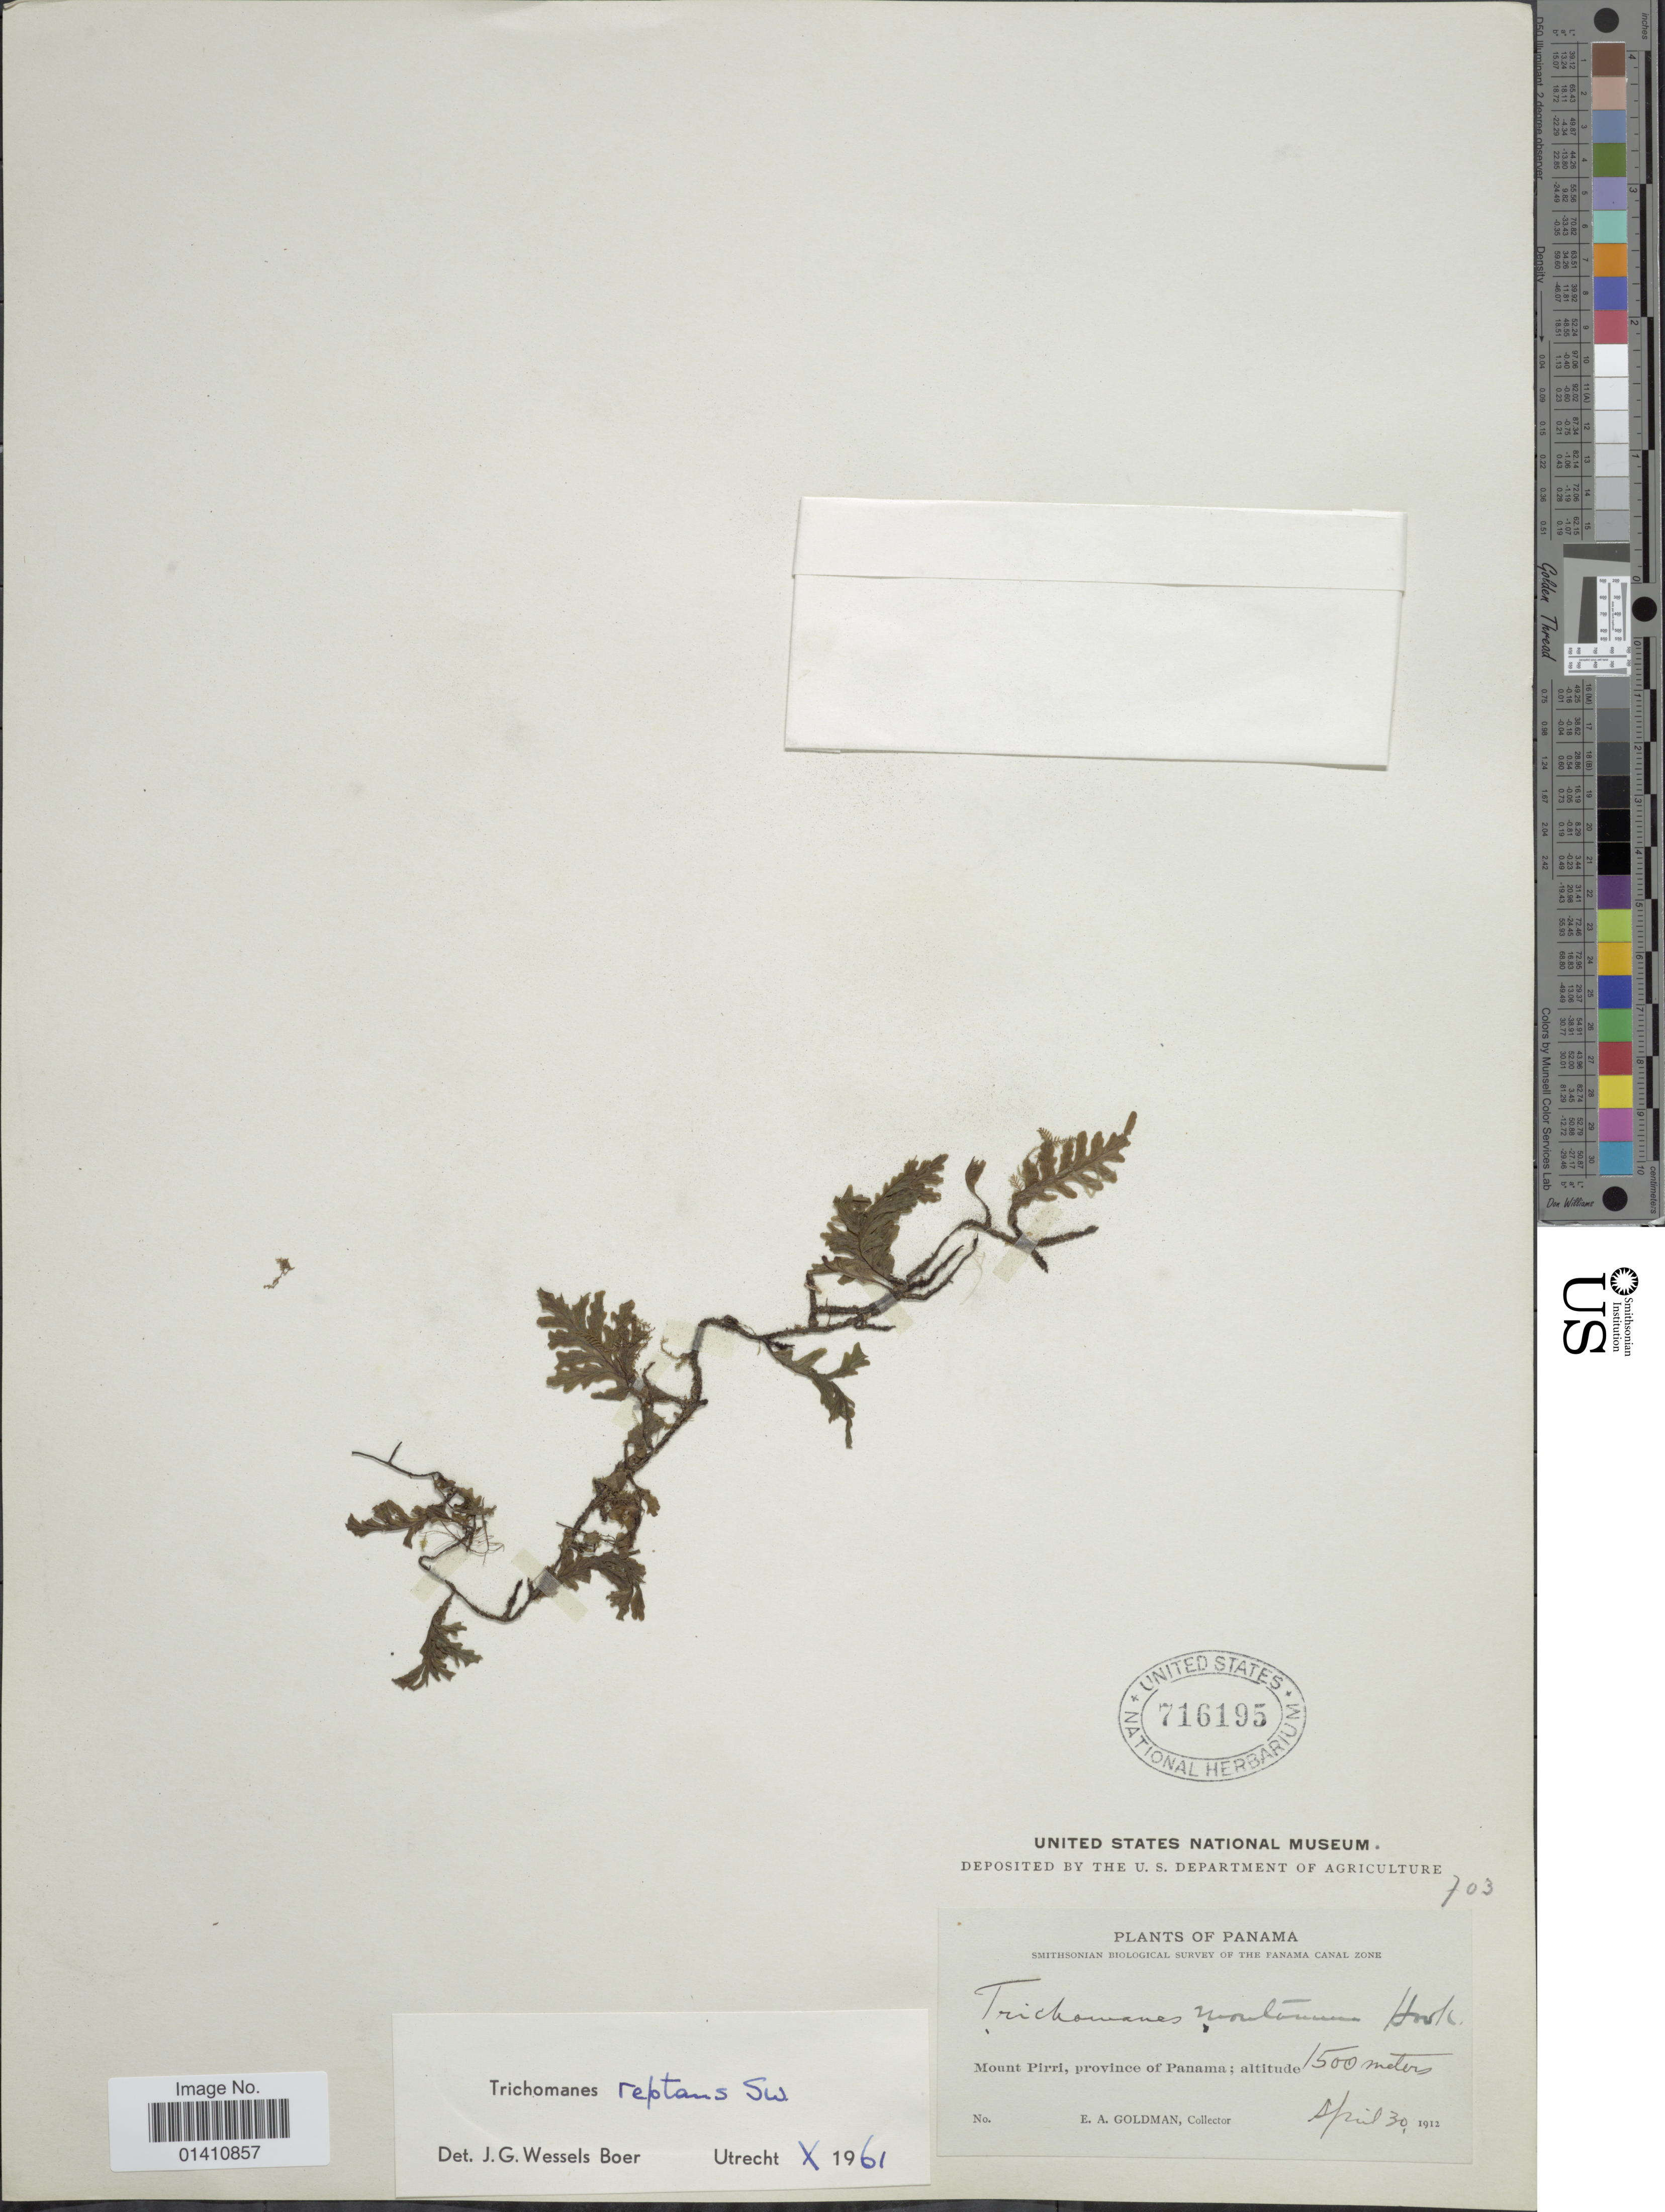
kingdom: Plantae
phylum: Tracheophyta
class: Polypodiopsida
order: Hymenophyllales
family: Hymenophyllaceae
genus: Didymoglossum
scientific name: Didymoglossum reptans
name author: (Sw.) C. Presl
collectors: E. A. Goldman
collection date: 1912-04-30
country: Panama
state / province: Panamá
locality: Survey of The Panama Canal Zone. Mount Pirri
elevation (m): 1500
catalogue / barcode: US 716195